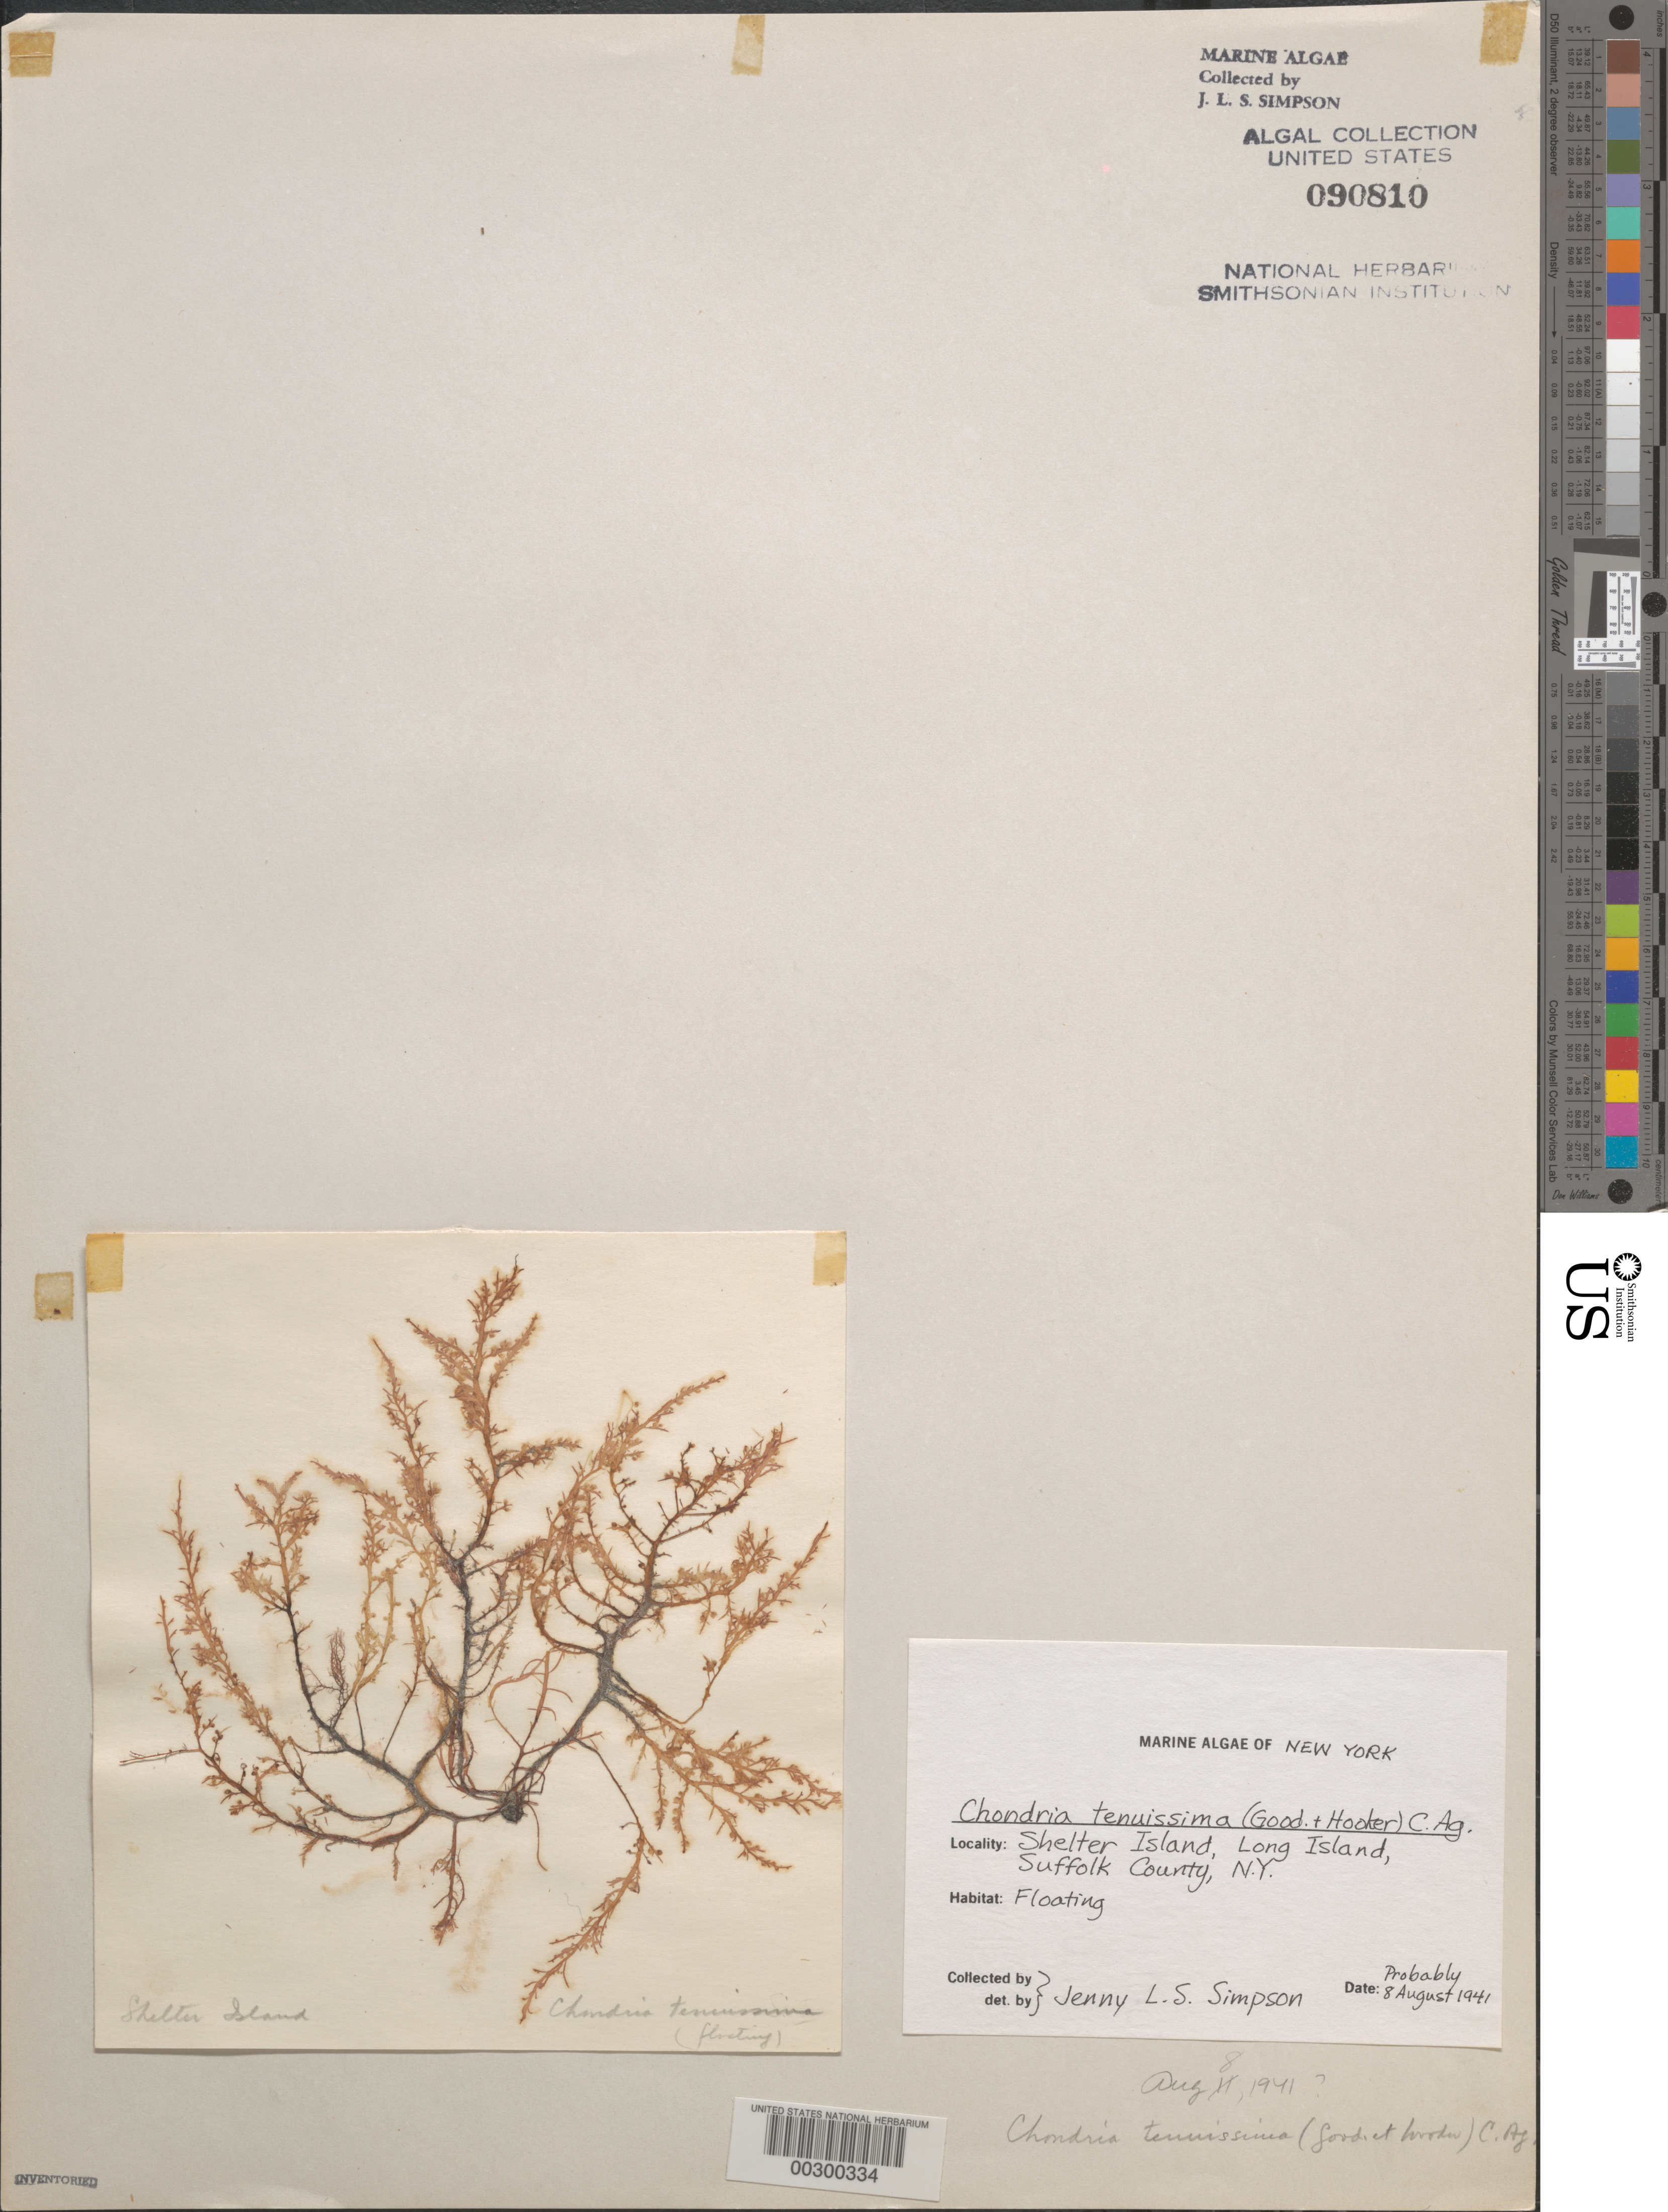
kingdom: Plantae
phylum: Rhodophyta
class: Florideophyceae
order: Ceramiales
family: Rhodomelaceae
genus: Chondria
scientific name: Chondria capillaris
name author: M.J. Wynne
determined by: Algae name updating Project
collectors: J. Simpson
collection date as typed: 08 Aug 1941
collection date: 1941-08-08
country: United States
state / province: New York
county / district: Suffolk County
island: Shelter Island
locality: Long Island Sound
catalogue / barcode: US 90810